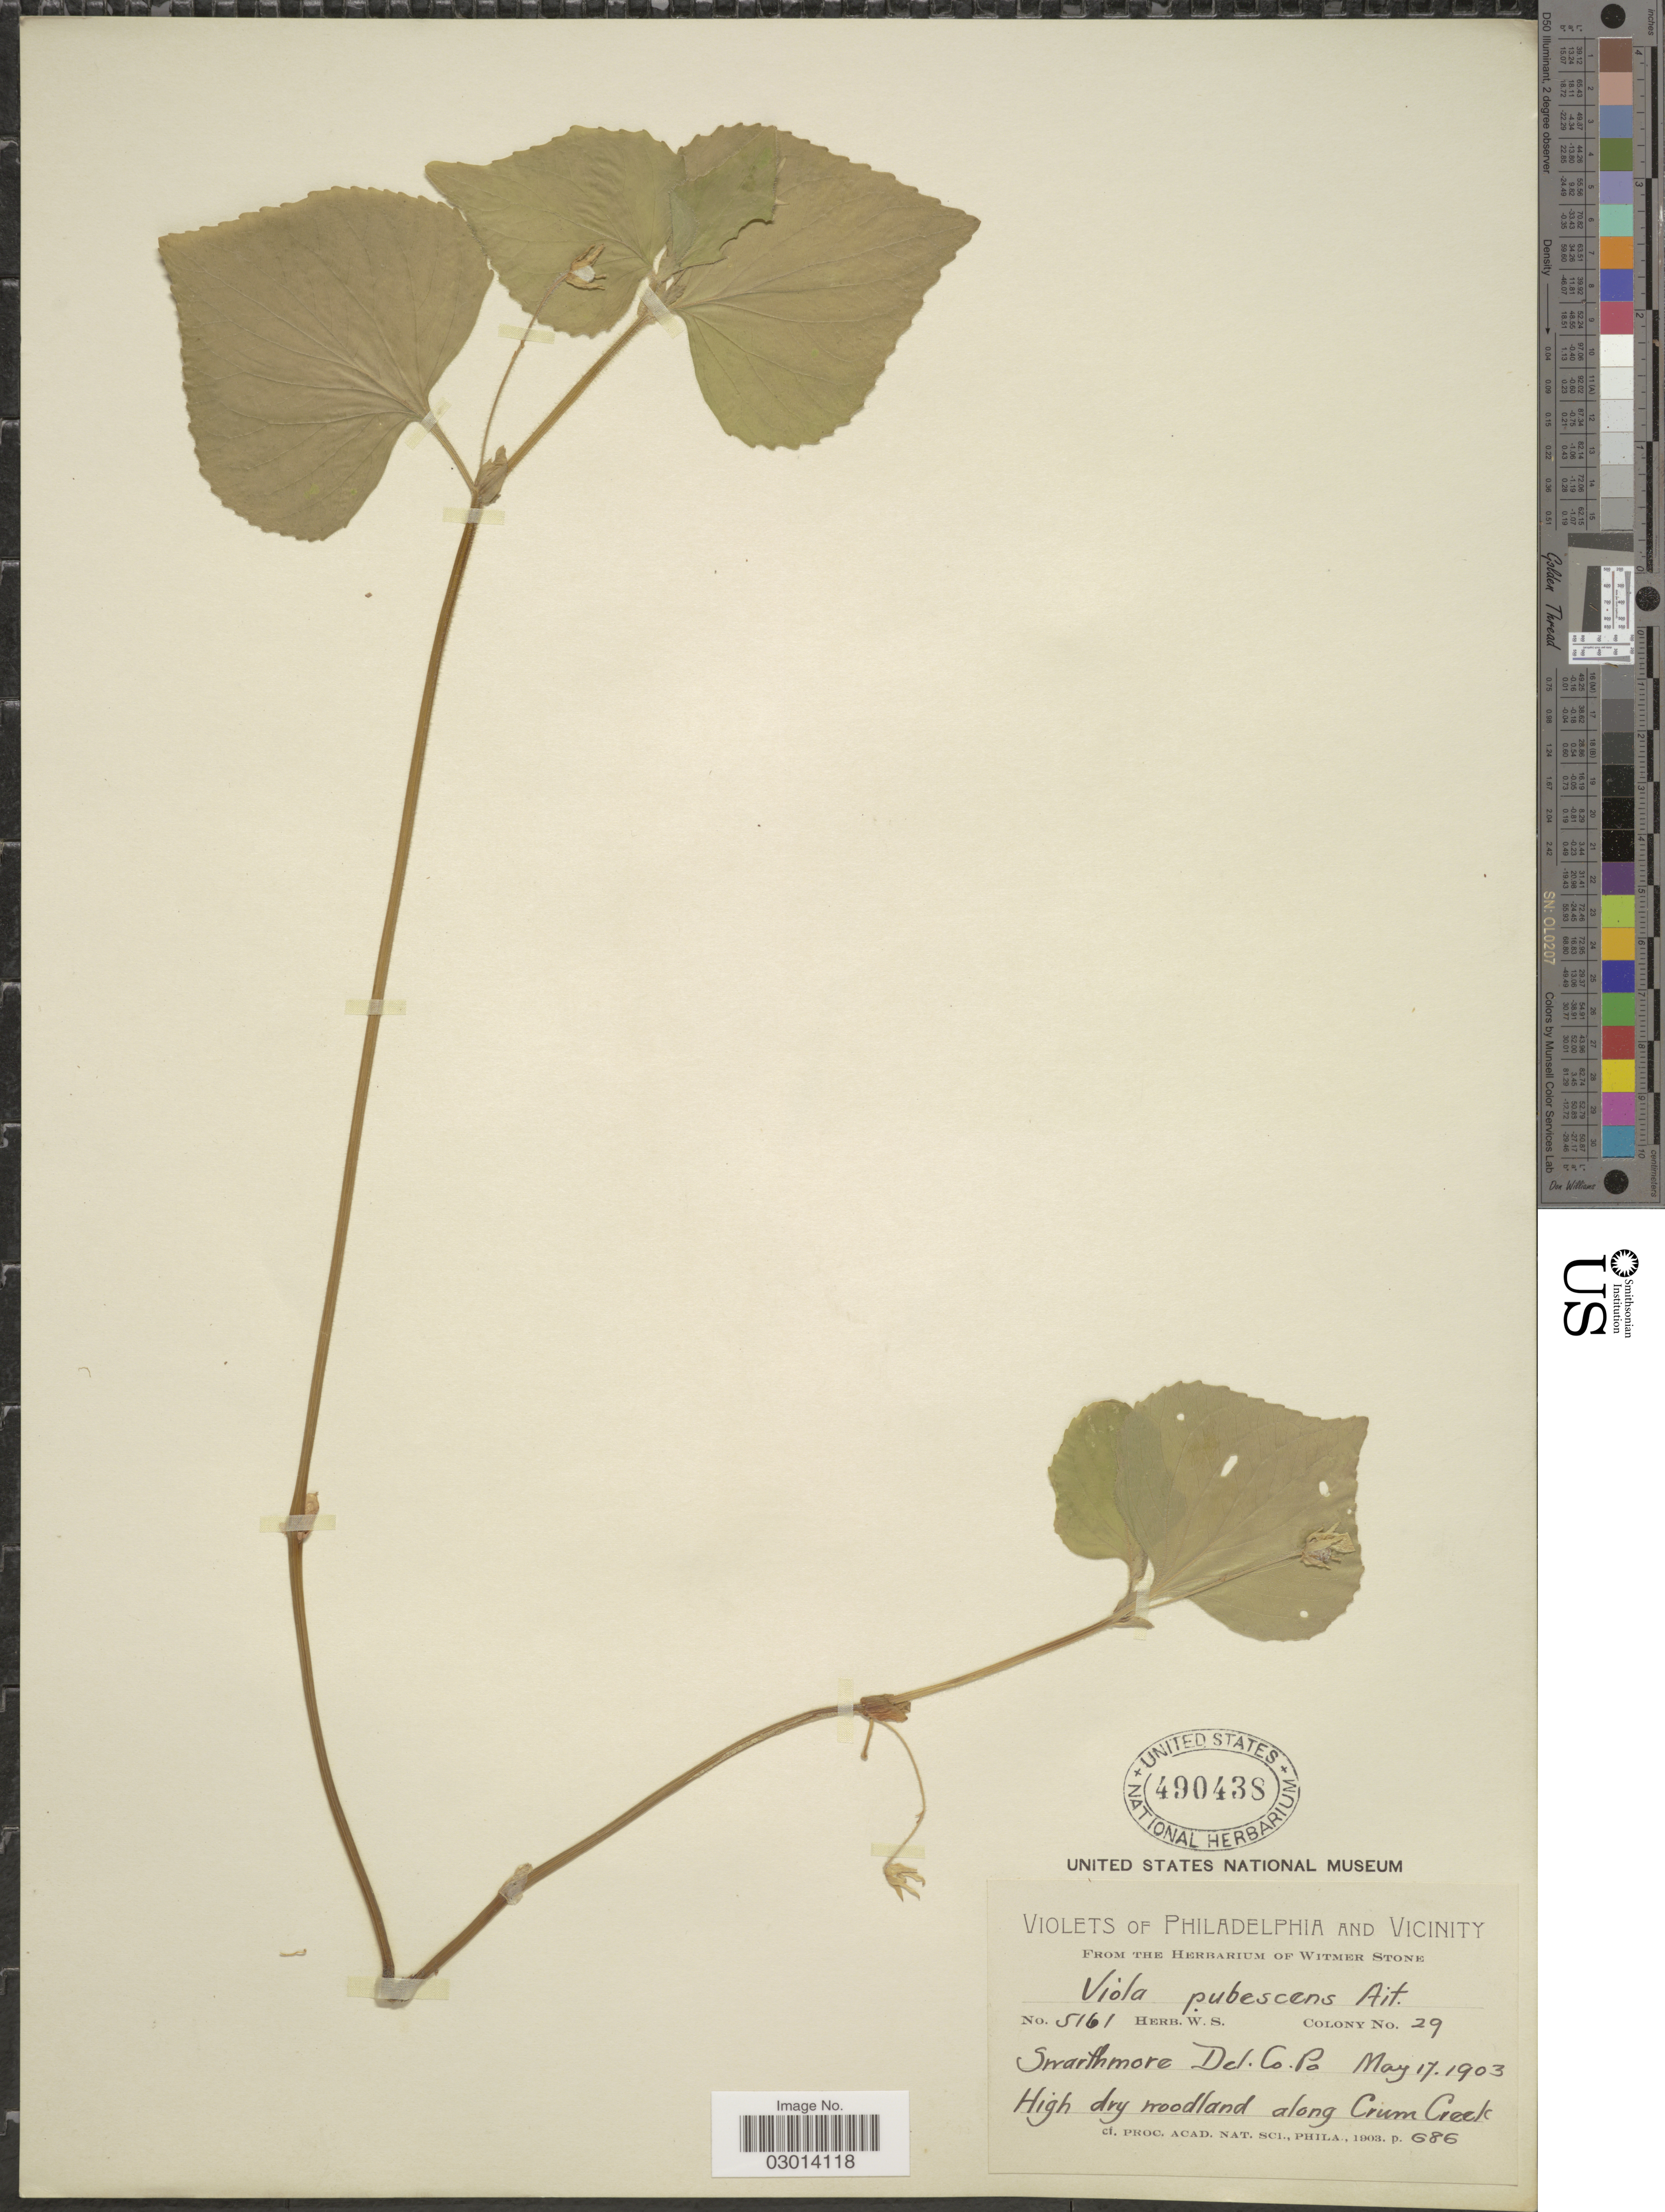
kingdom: Plantae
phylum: Tracheophyta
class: Magnoliopsida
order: Malpighiales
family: Violaceae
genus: Viola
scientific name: Viola pubescens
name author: Aiton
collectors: W. Stone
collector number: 5161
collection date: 1903-05-17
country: United States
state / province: Pennsylvania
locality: Philadelphia and Vicinity. Swartmore Del. Co. Pa. High dry woodland along Crum Creek.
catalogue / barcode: US 490438